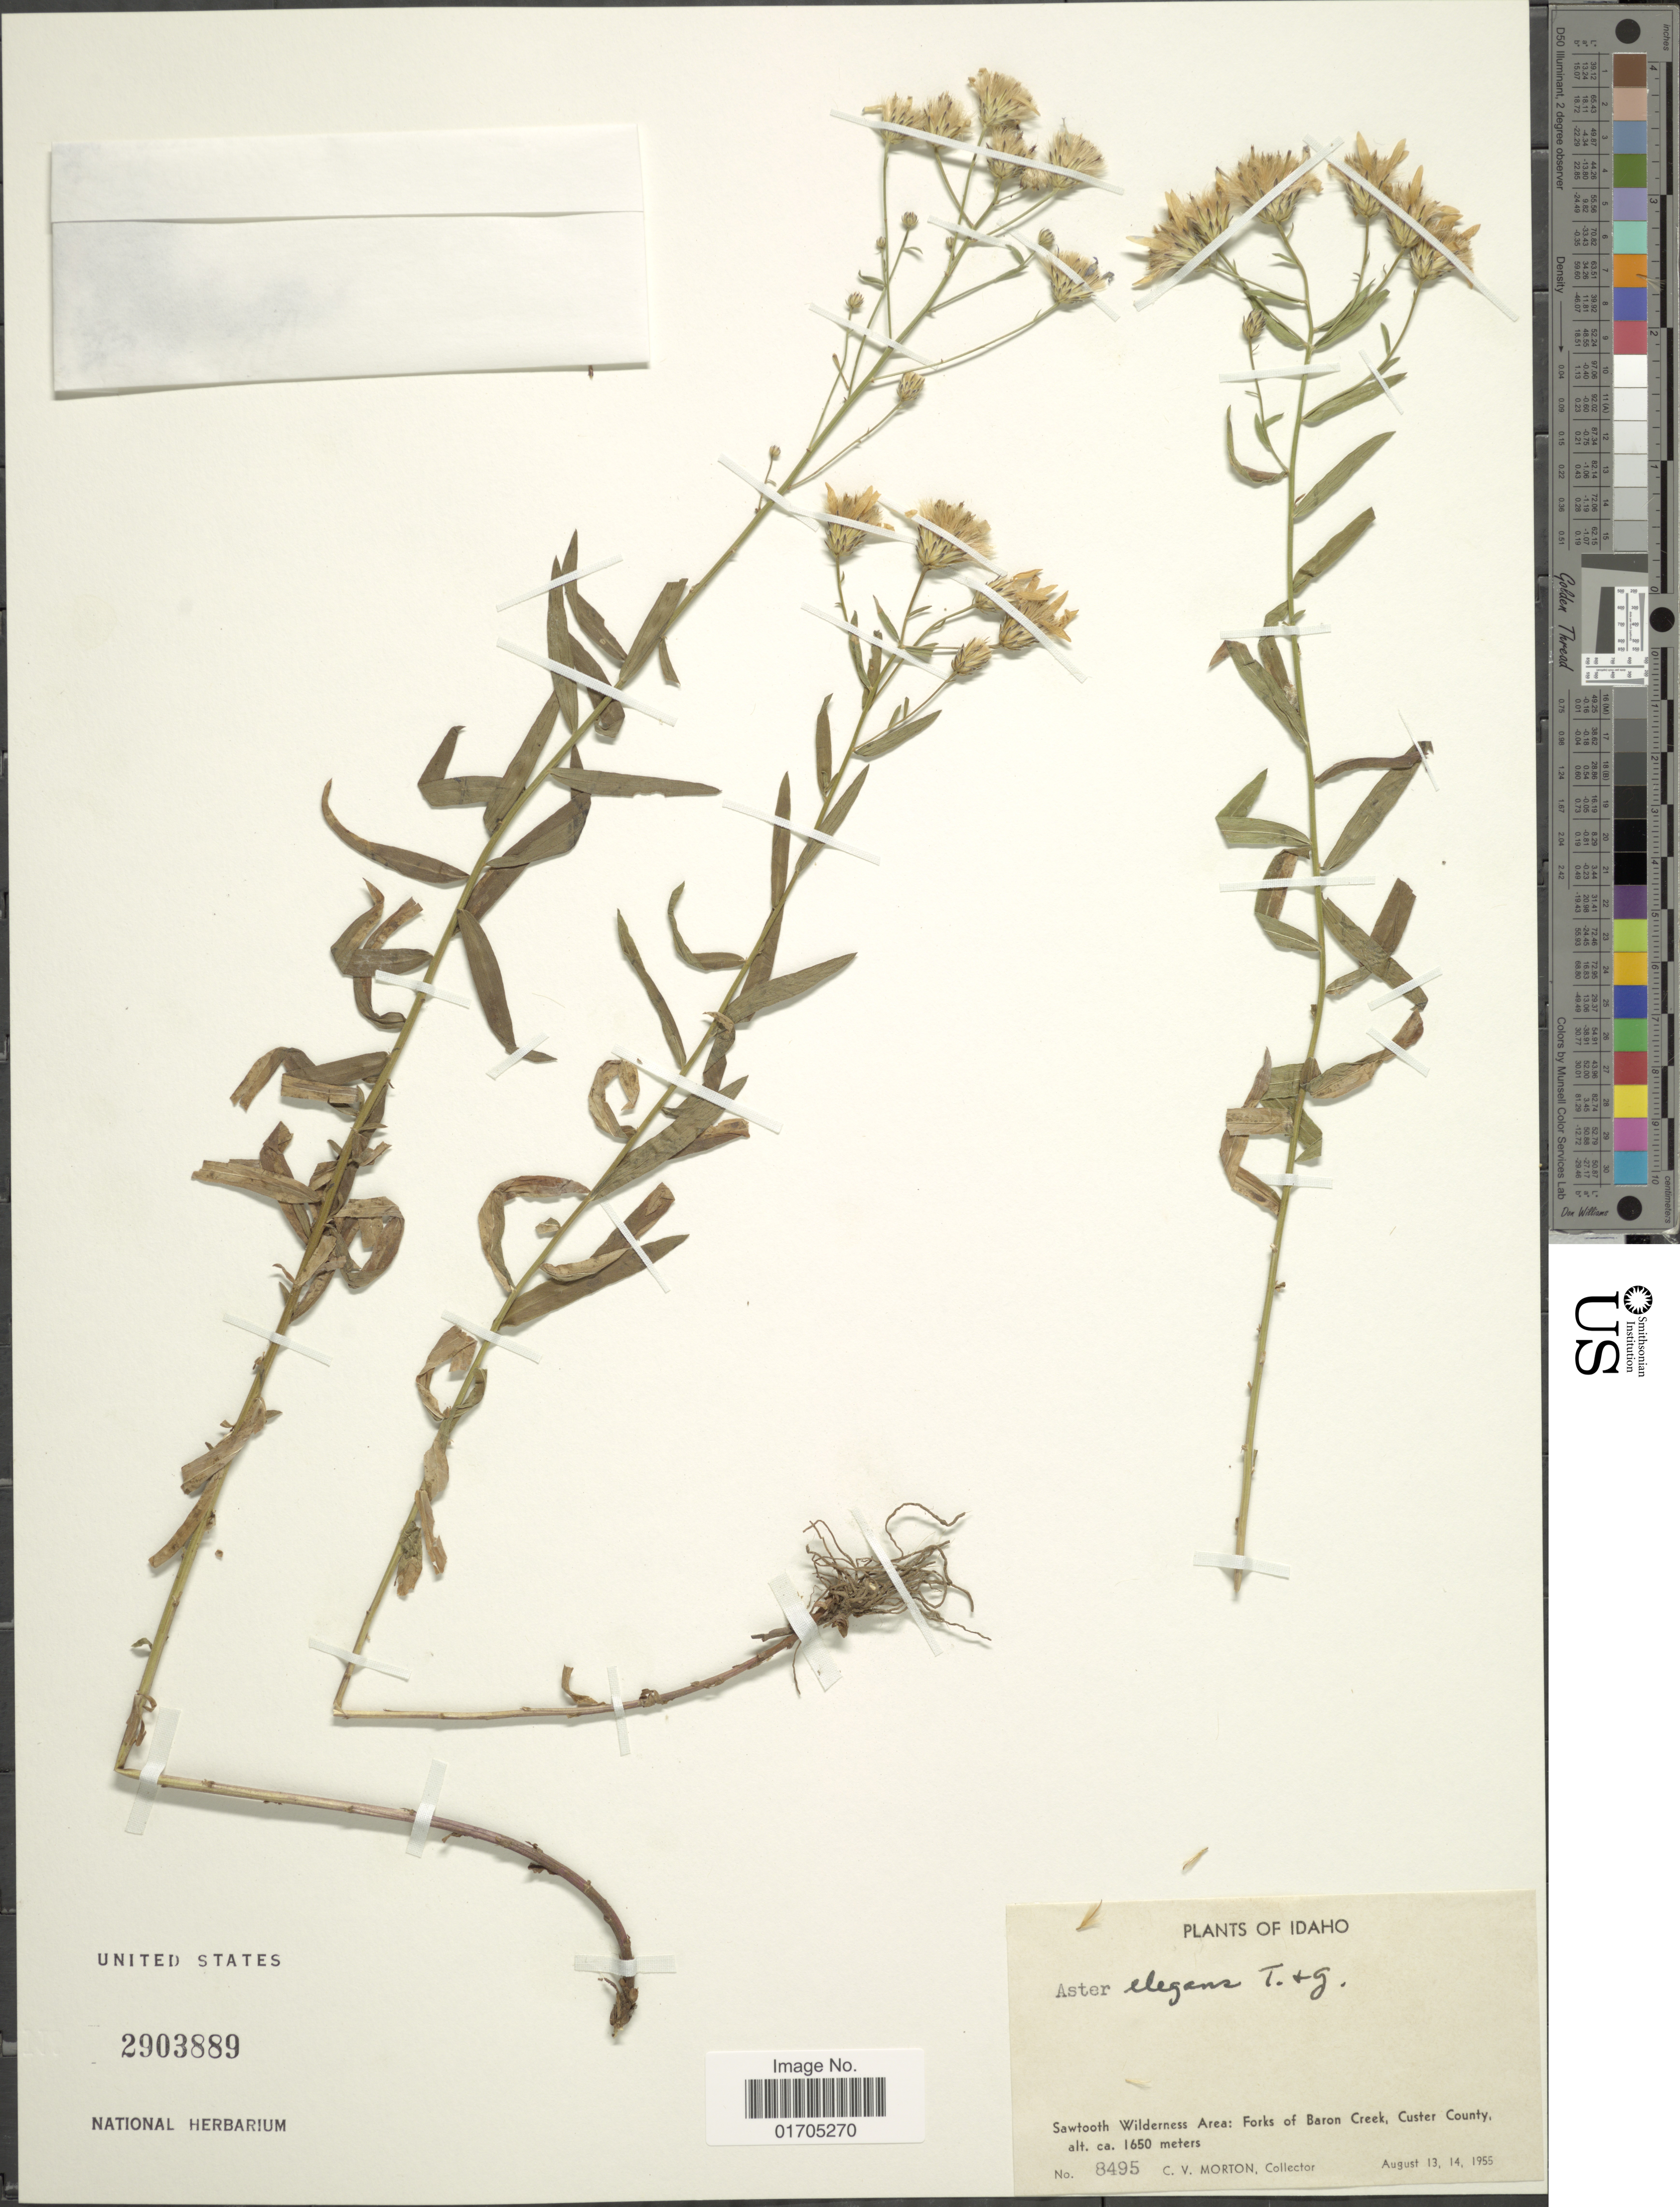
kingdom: Plantae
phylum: Tracheophyta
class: Magnoliopsida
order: Asterales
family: Asteraceae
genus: Eucephalus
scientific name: Eucephalus elegans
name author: Nutt.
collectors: C. V. Morton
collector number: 8495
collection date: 1955-08-13/1955-08-14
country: United States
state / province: Idaho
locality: Sawtooth Wilderness Area: Forks of Baron Creek, Custer County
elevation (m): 1650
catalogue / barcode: US 2903889